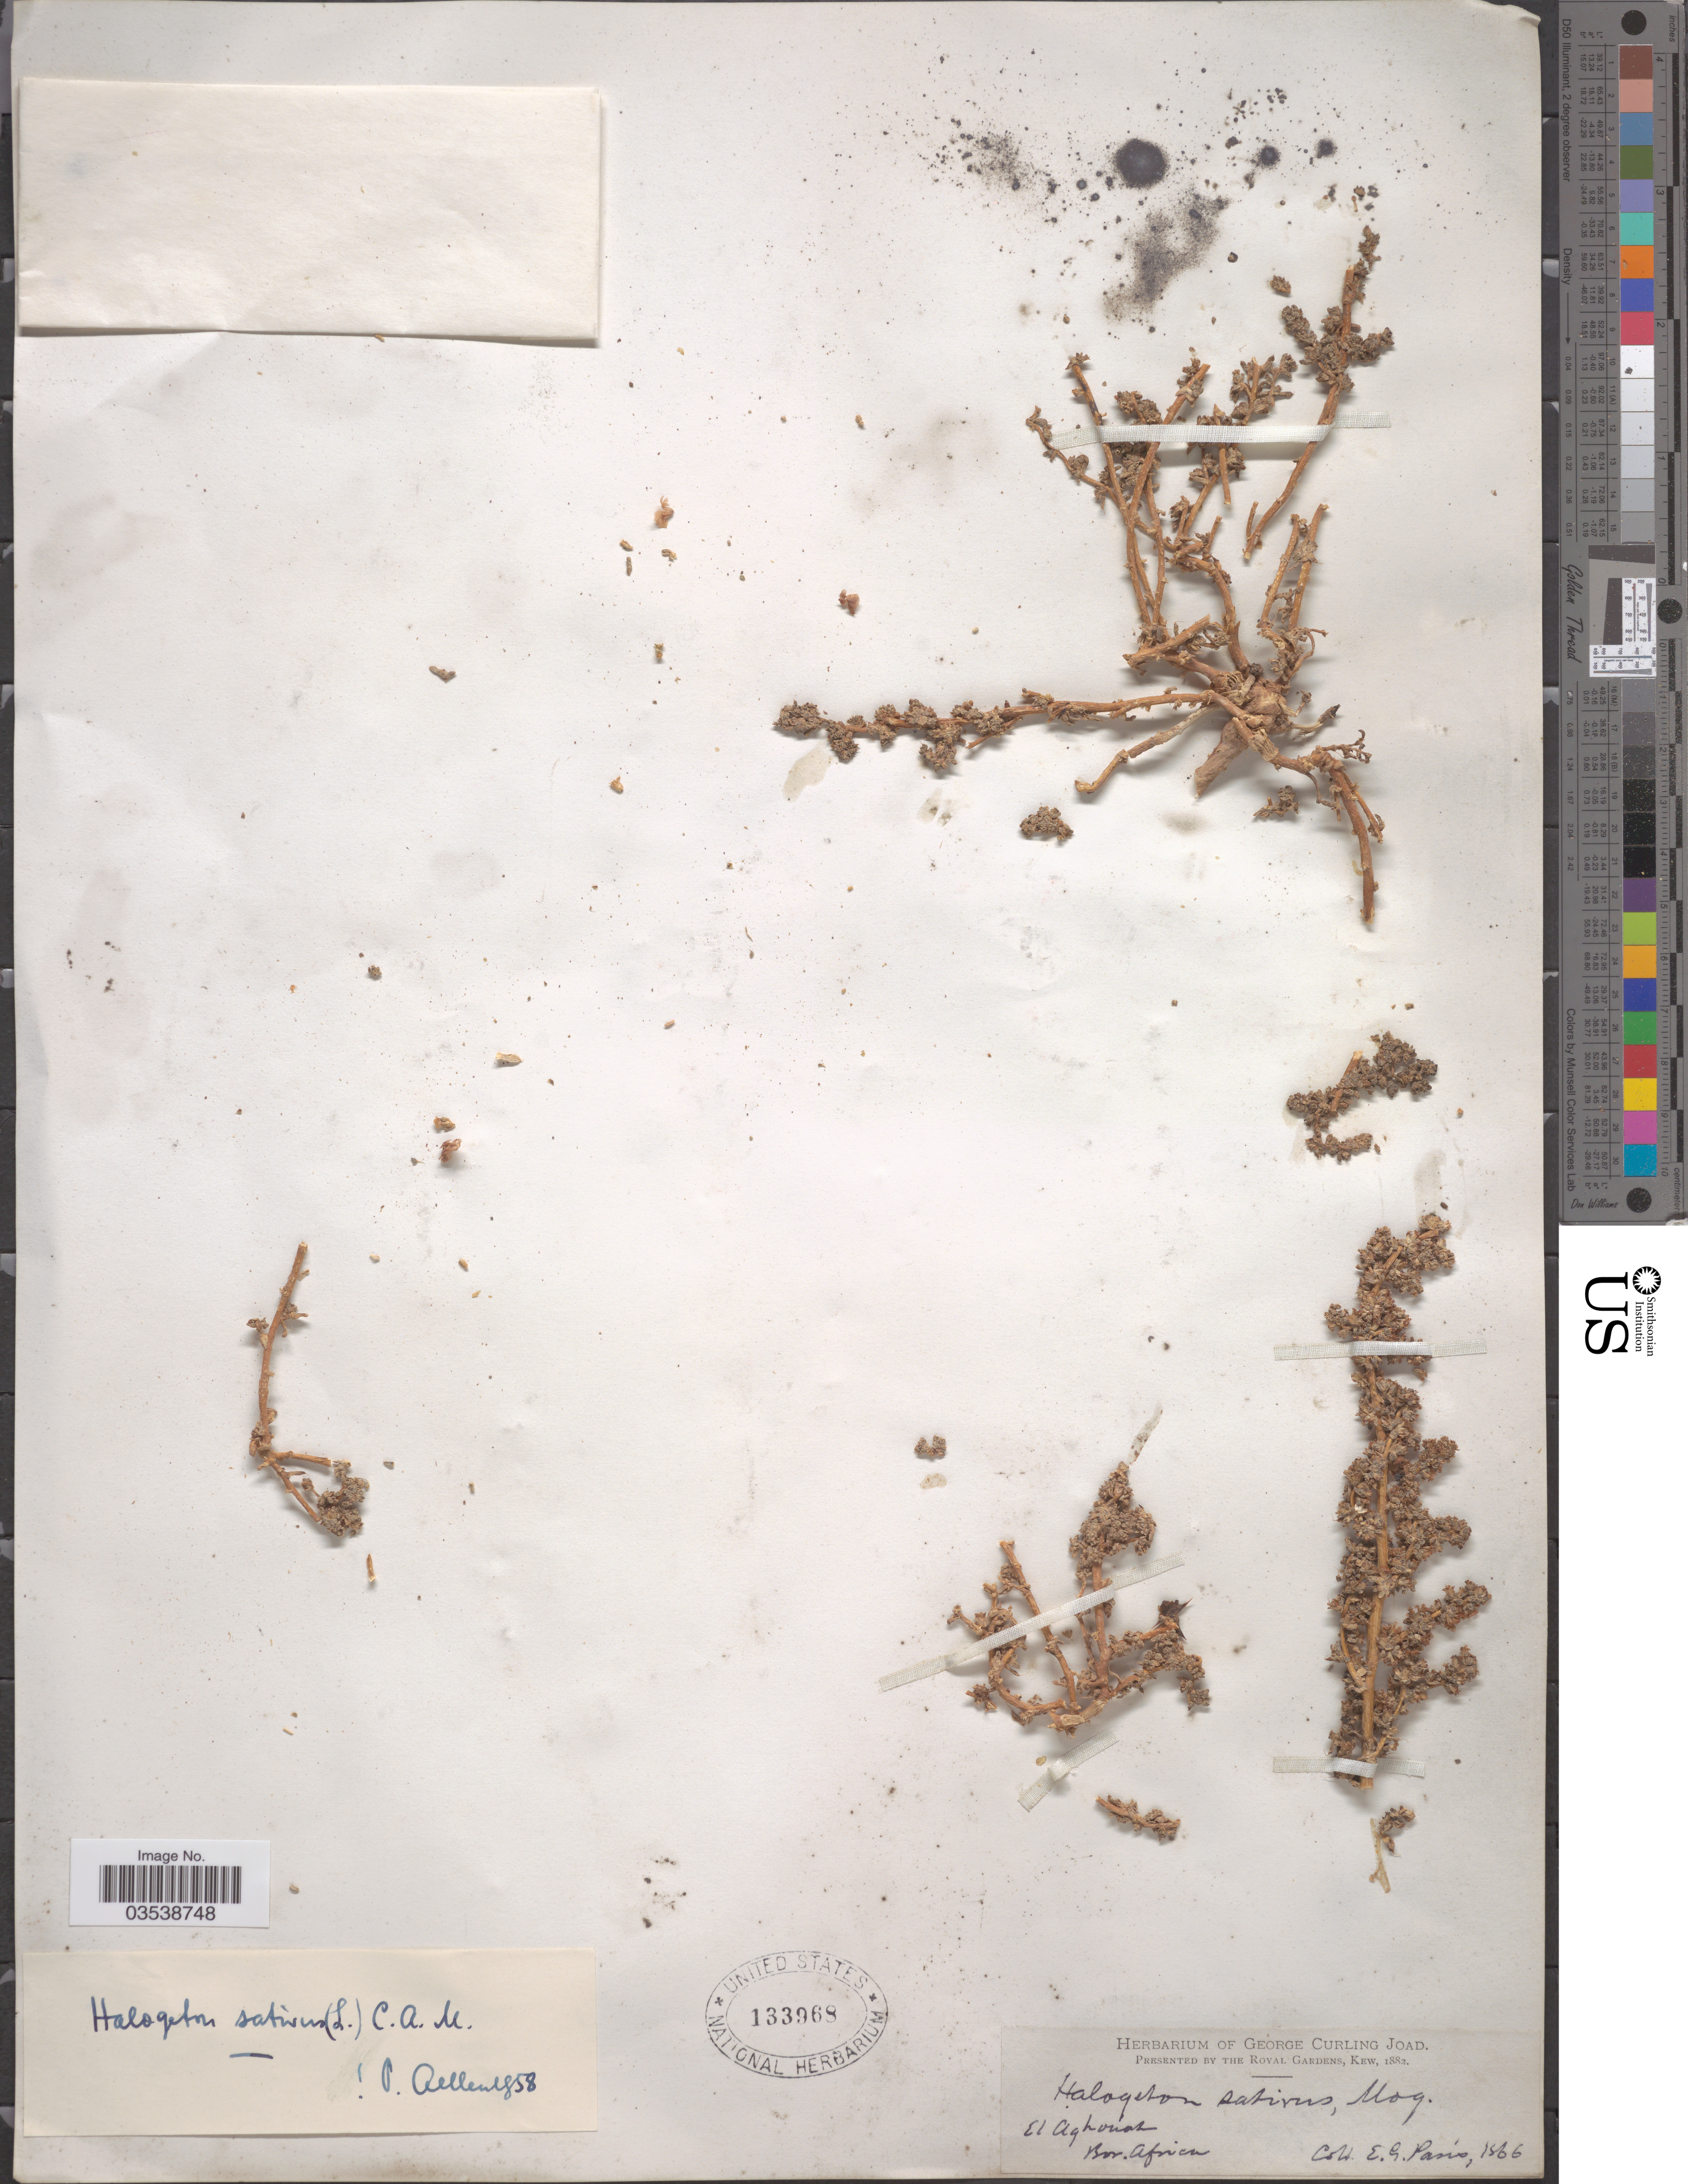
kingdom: Plantae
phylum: Tracheophyta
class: Magnoliopsida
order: Caryophyllales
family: Amaranthaceae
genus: Halogeton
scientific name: Halogeton sativus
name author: (L.) Moq.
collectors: Paris, E.G.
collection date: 1866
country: Algeria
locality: El Aghouat. Bor. Africa.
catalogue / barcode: US 133968